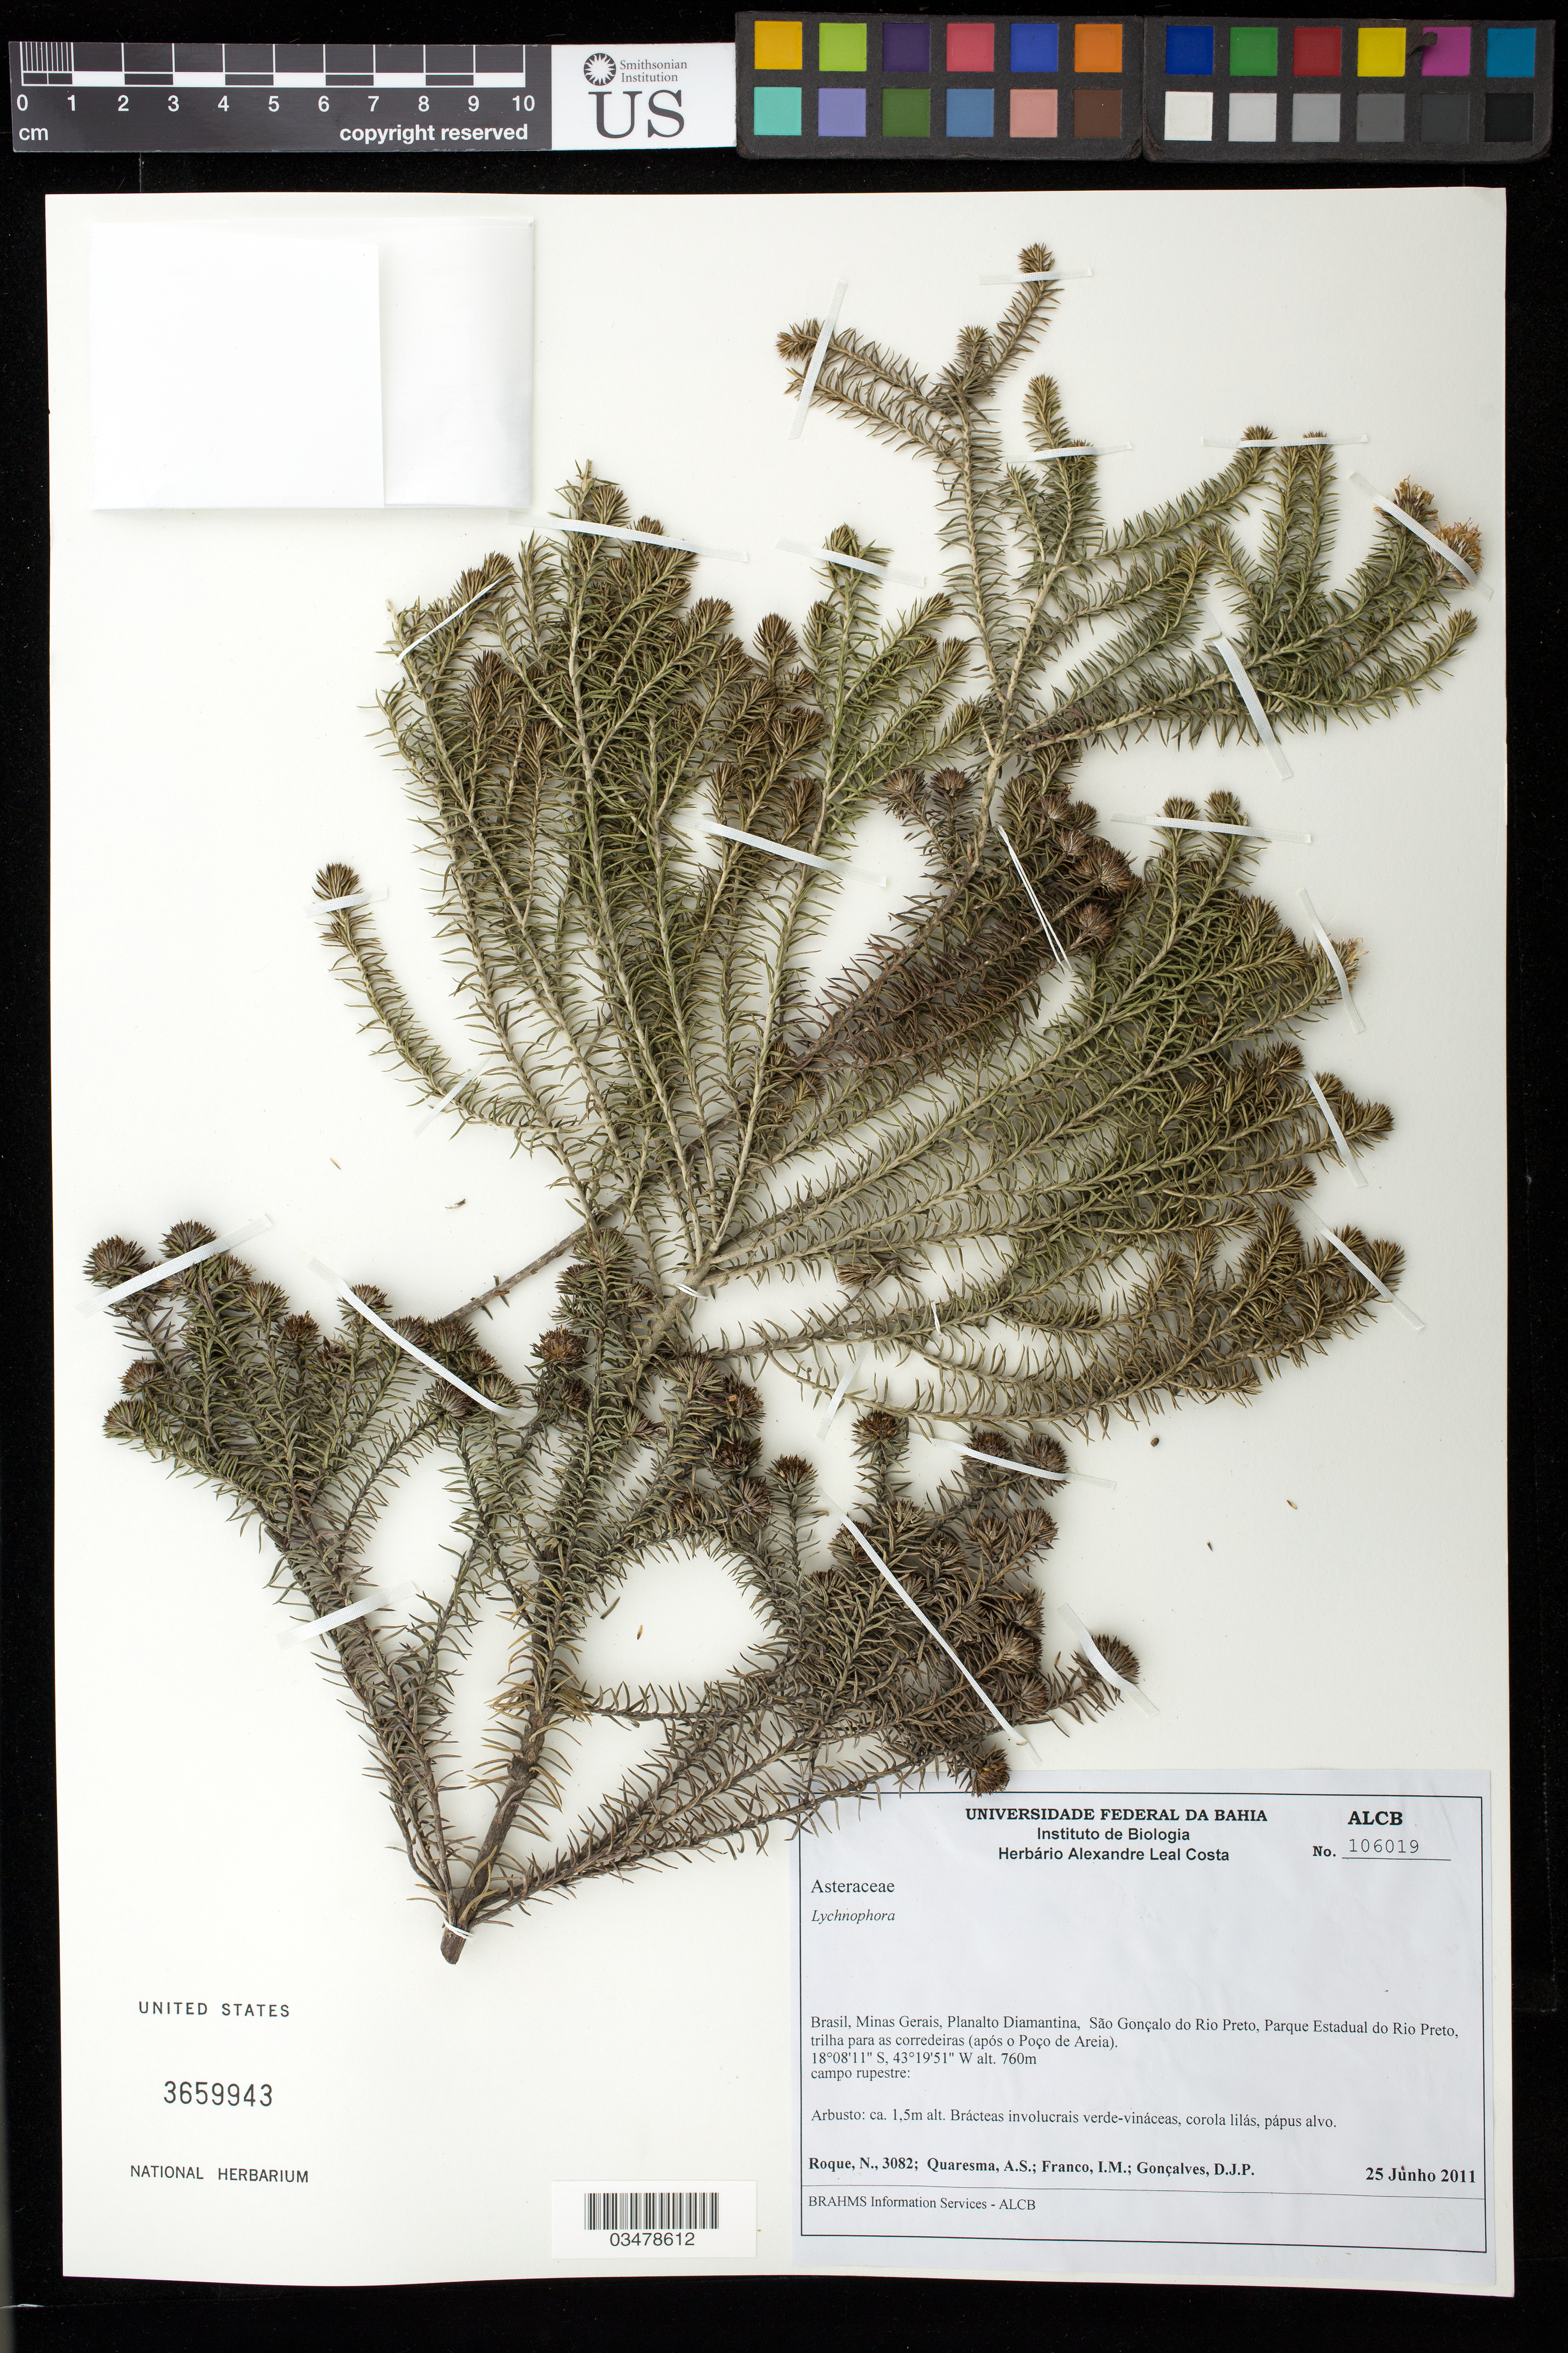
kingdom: Plantae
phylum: Tracheophyta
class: Magnoliopsida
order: Asterales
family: Asteraceae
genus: Lychnophora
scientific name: Lychnophora sp.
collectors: N. Roque, A. Quaresma, I. Franco & D. Gonçalves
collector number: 3082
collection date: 2011-06-25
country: Brazil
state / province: Minas Gerais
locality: Planalto Diamantina, São Gonçalo do Rio Preto, Parque Estadual do Rio Preto, após o Poço de Areia).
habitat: Campo rupestre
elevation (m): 760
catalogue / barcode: US 3659943